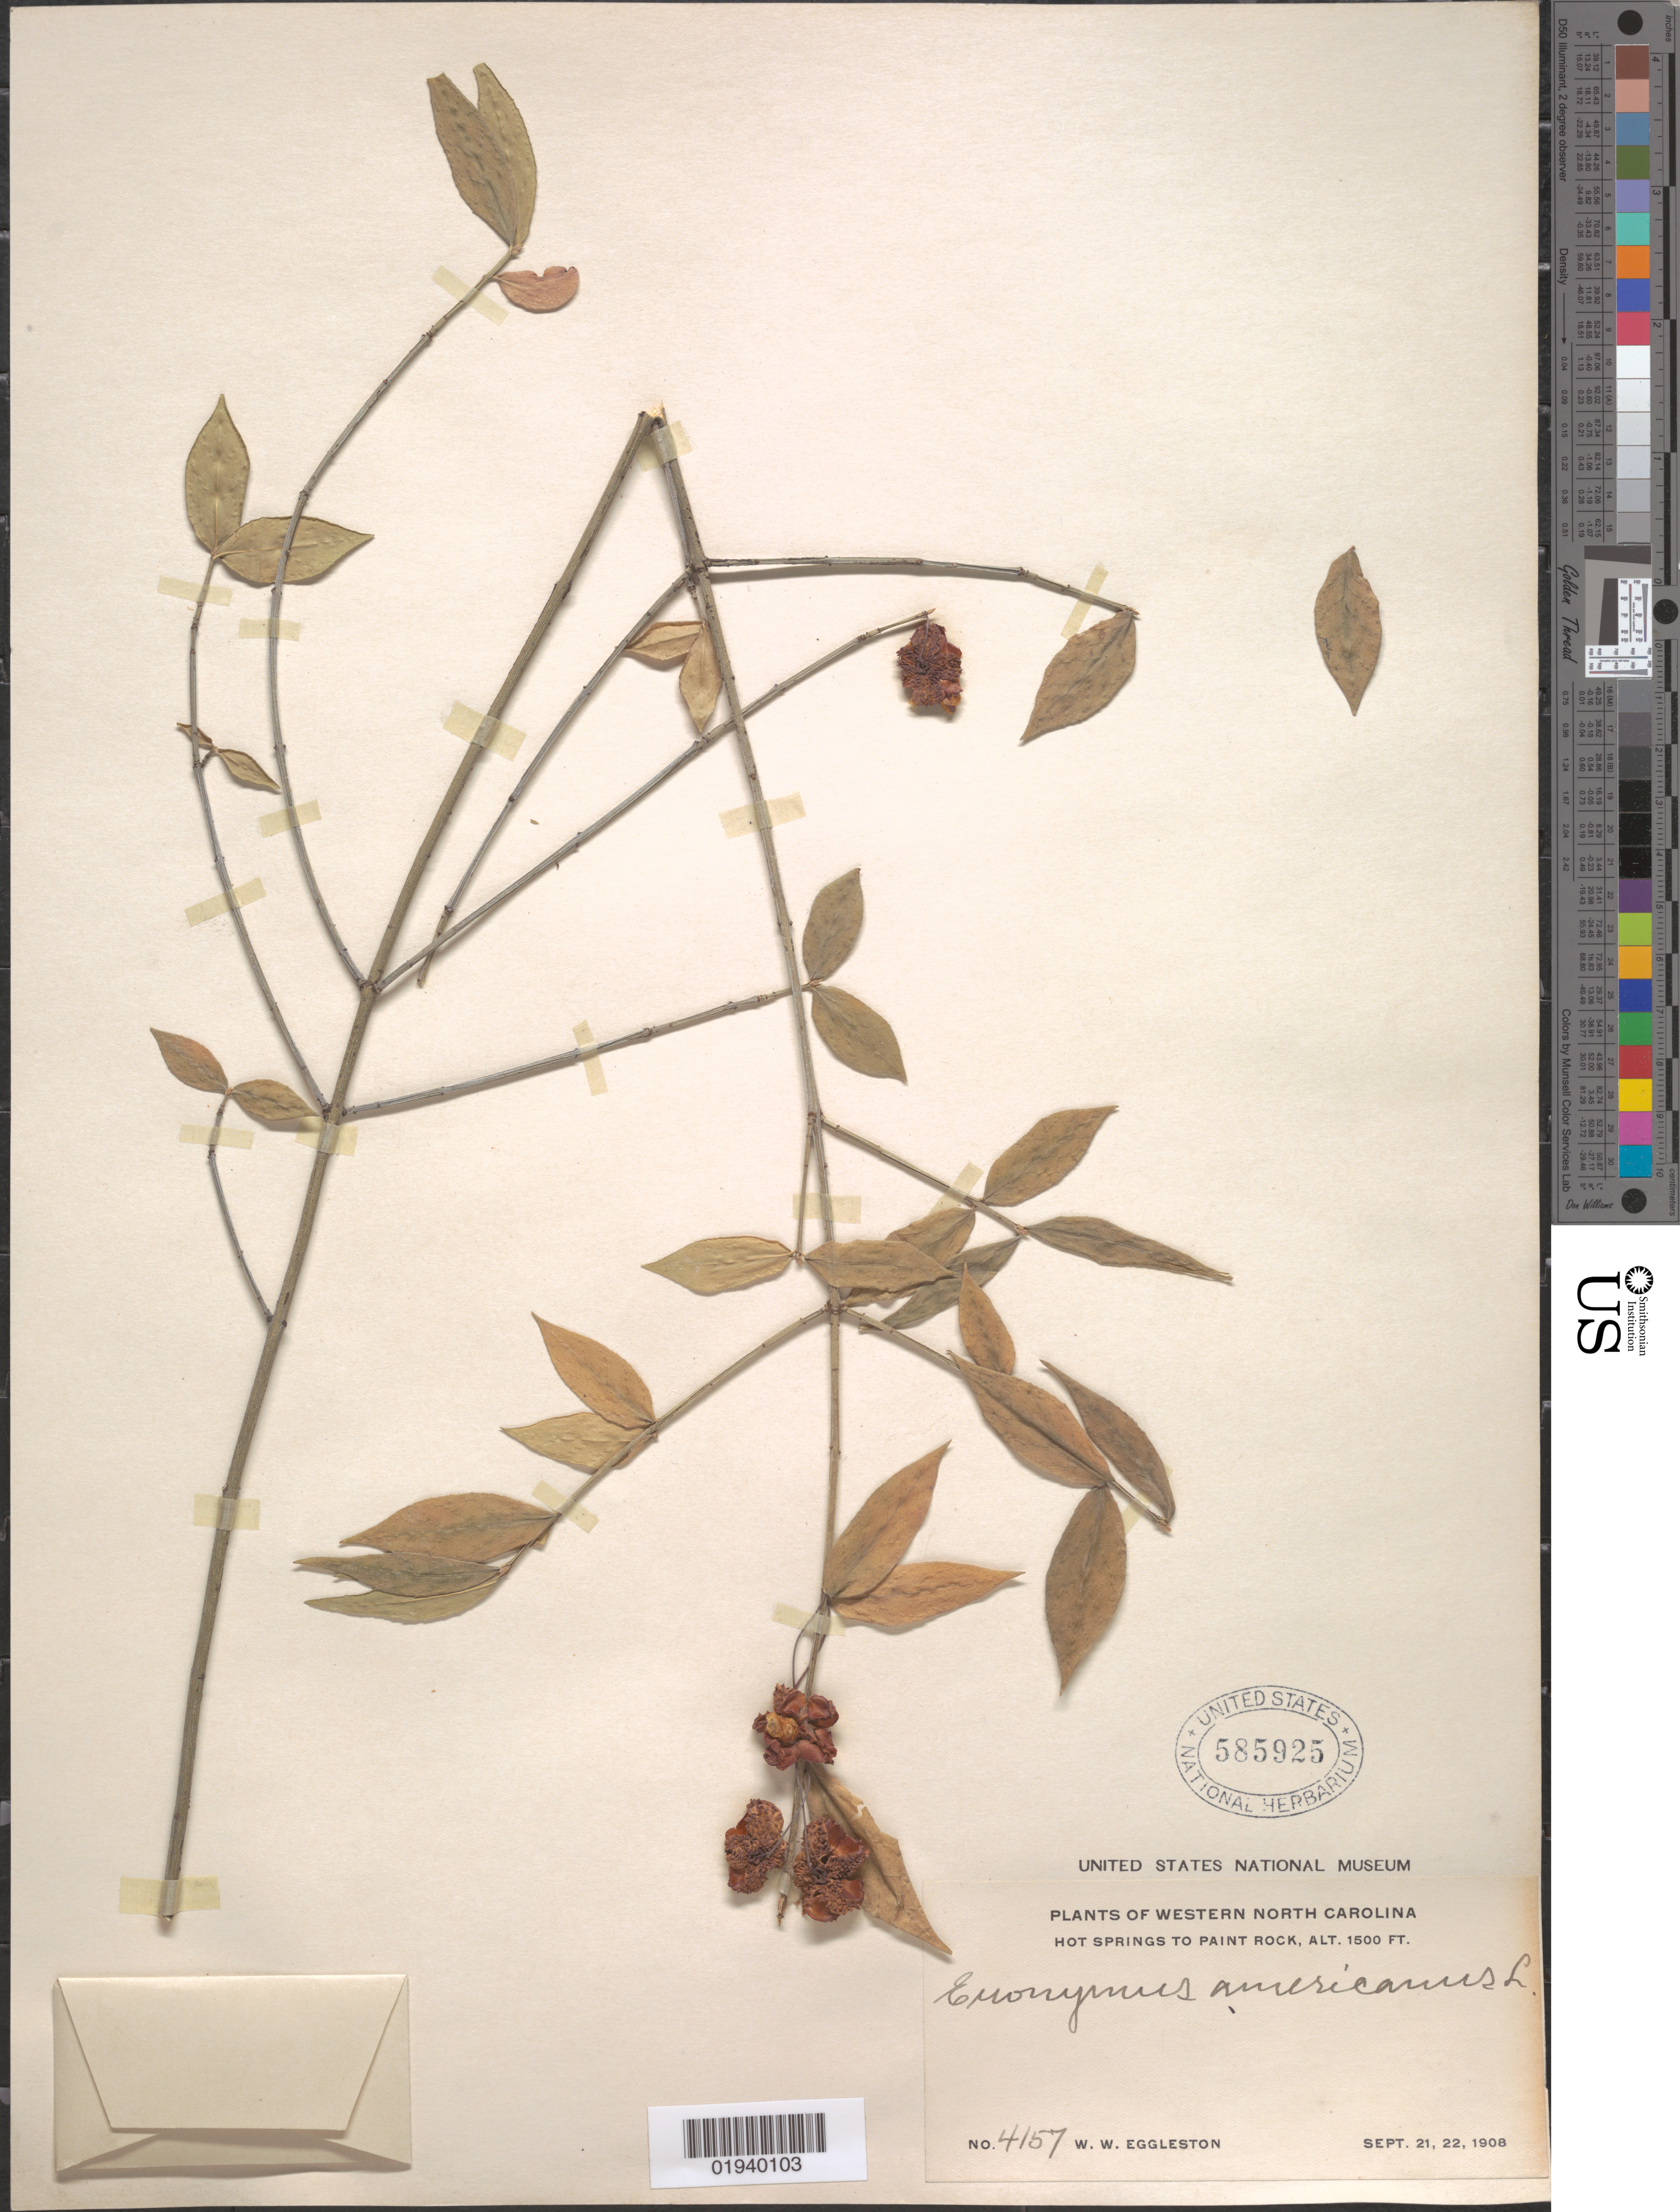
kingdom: Plantae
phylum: Tracheophyta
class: Magnoliopsida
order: Celastrales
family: Celastraceae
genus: Euonymus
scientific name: Euonymus americanus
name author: L.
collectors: W. W. Eggleston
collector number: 4157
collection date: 1908-09-21/1908-09-22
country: United States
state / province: North Carolina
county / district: Madison County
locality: Hot Springs to Paint Rock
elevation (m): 457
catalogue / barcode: US 585925